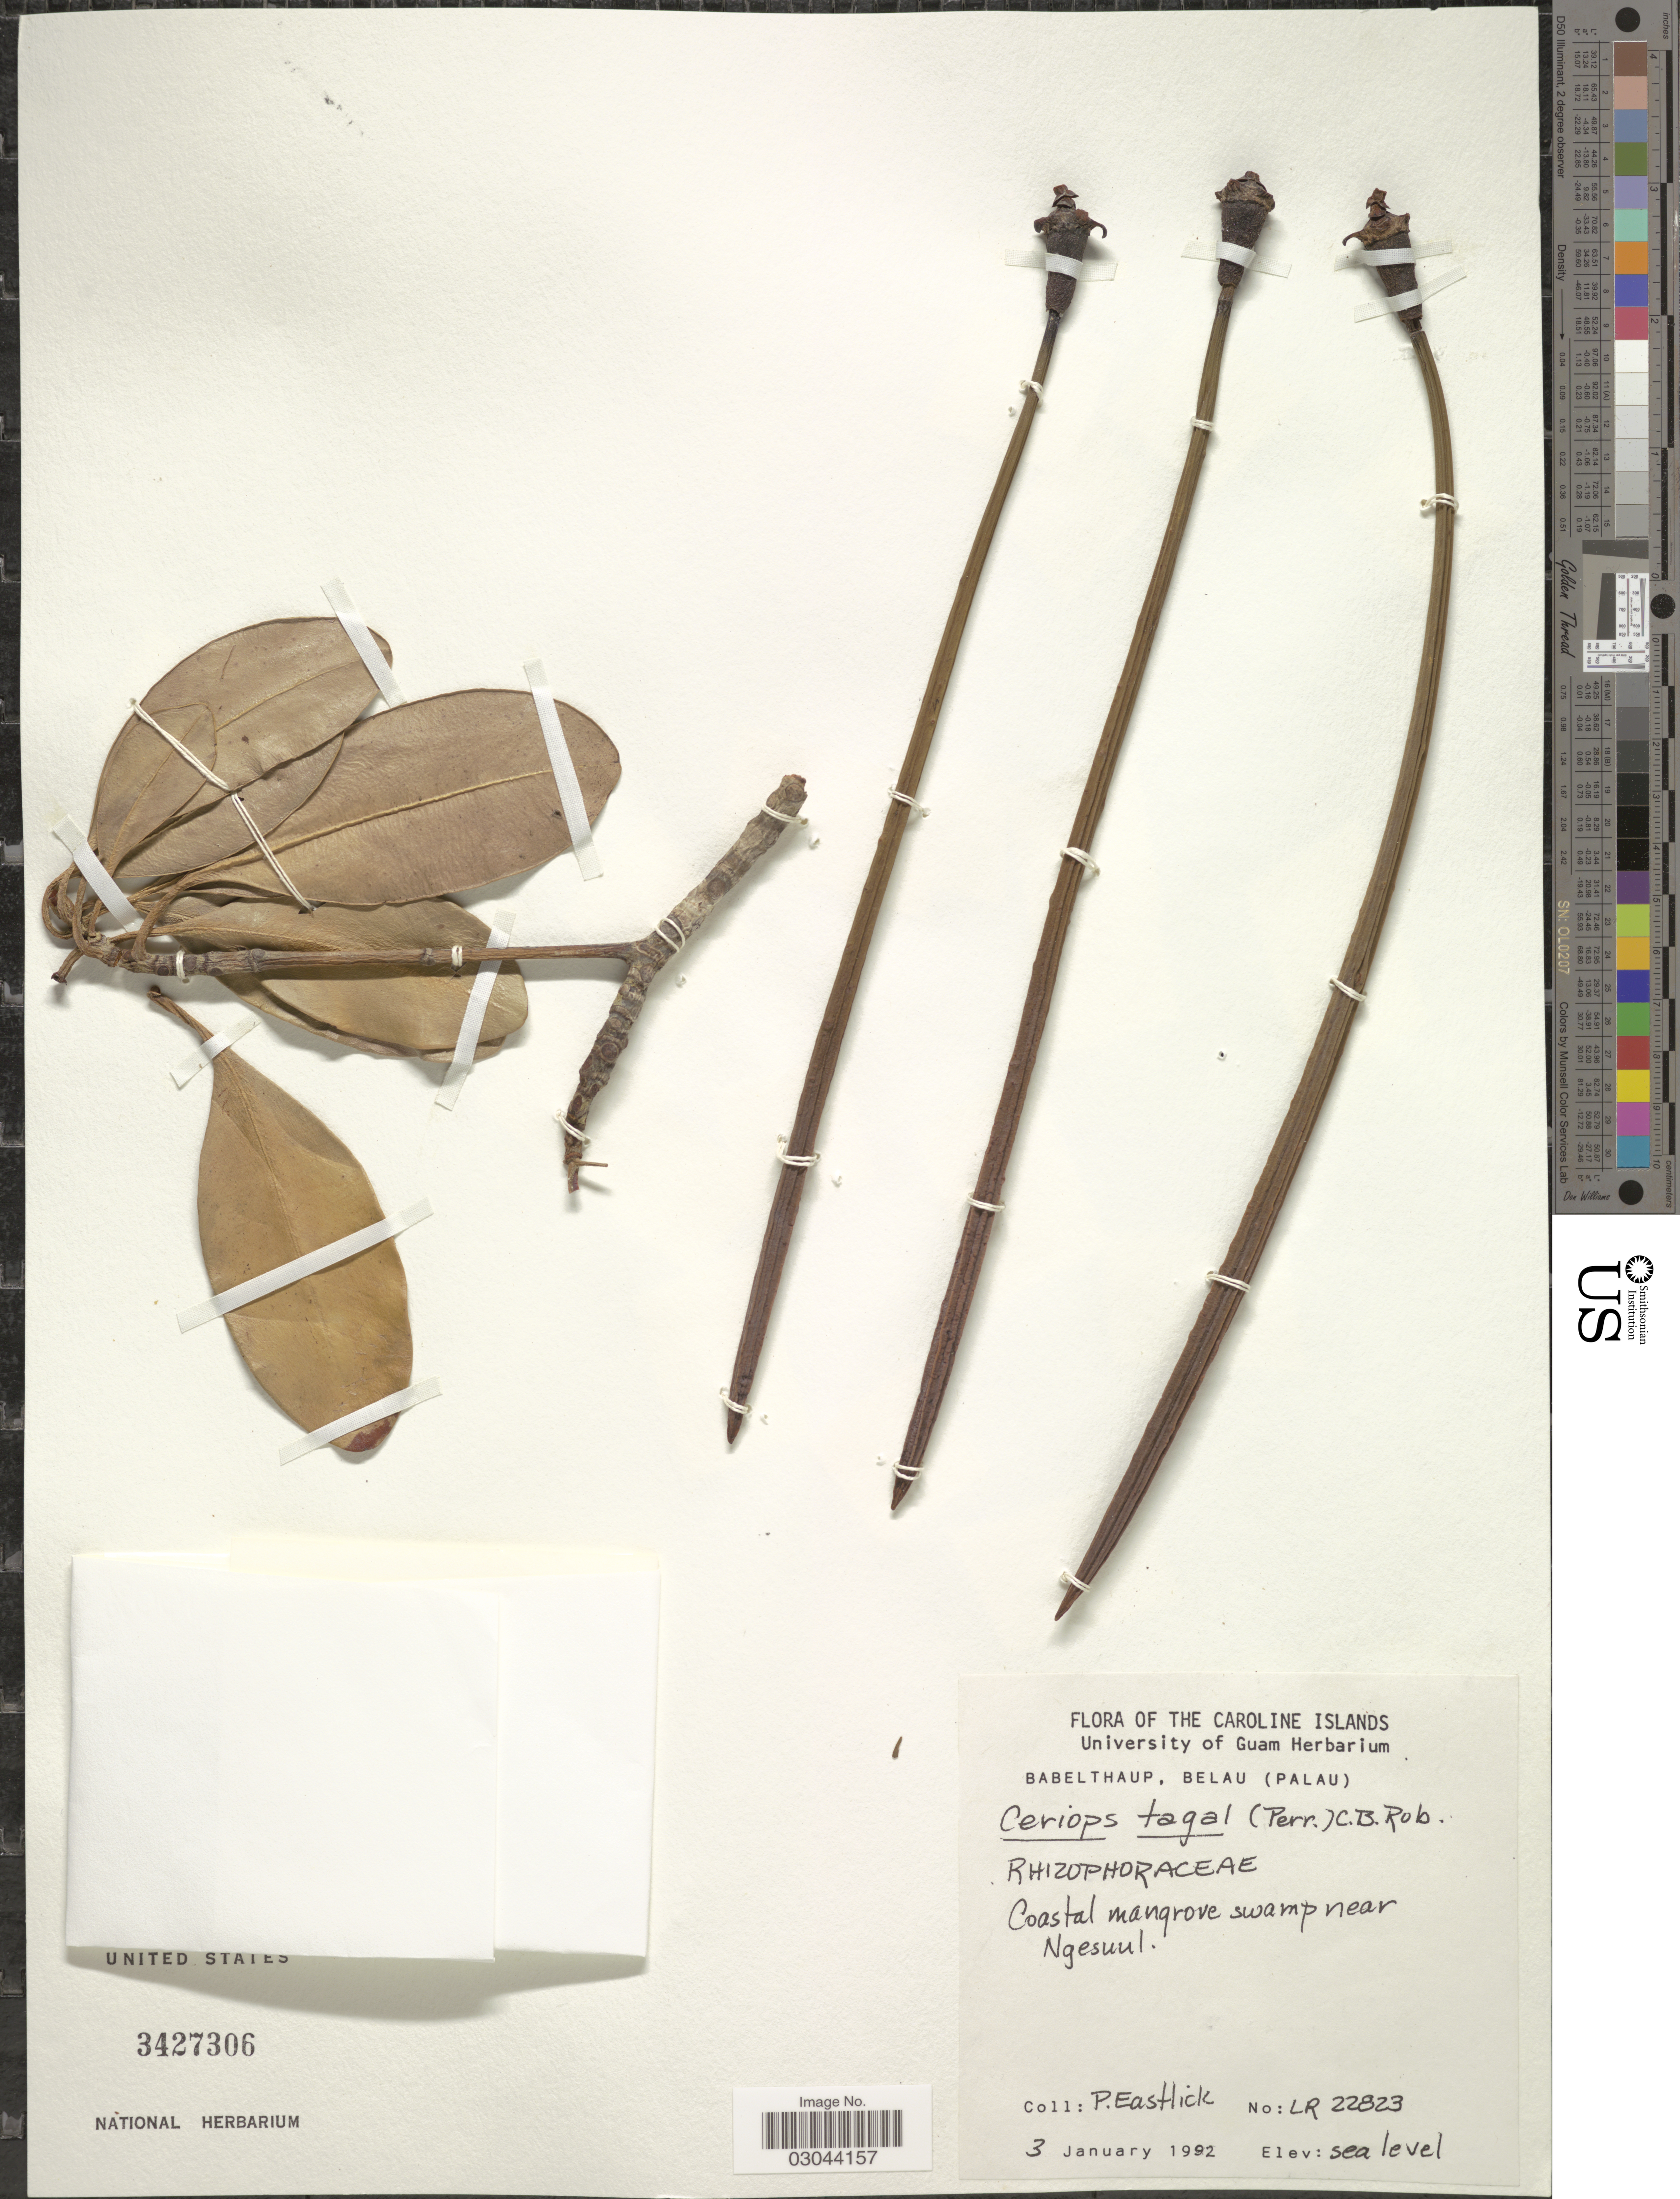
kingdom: Plantae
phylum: Tracheophyta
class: Magnoliopsida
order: Malpighiales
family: Rhizophoraceae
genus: Ceriops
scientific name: Ceriops tagal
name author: (Perr.) C.B. Rob.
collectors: P. Eastlick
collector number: LR22823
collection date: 1992-01-03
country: Palau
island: Babeldaob [Babelthuap]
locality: The Caroline Islands. Babelthaup, Belau (Palau). [unsure placement] Coastal mangrove swamp near Ngesuul.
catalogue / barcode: US 3427306